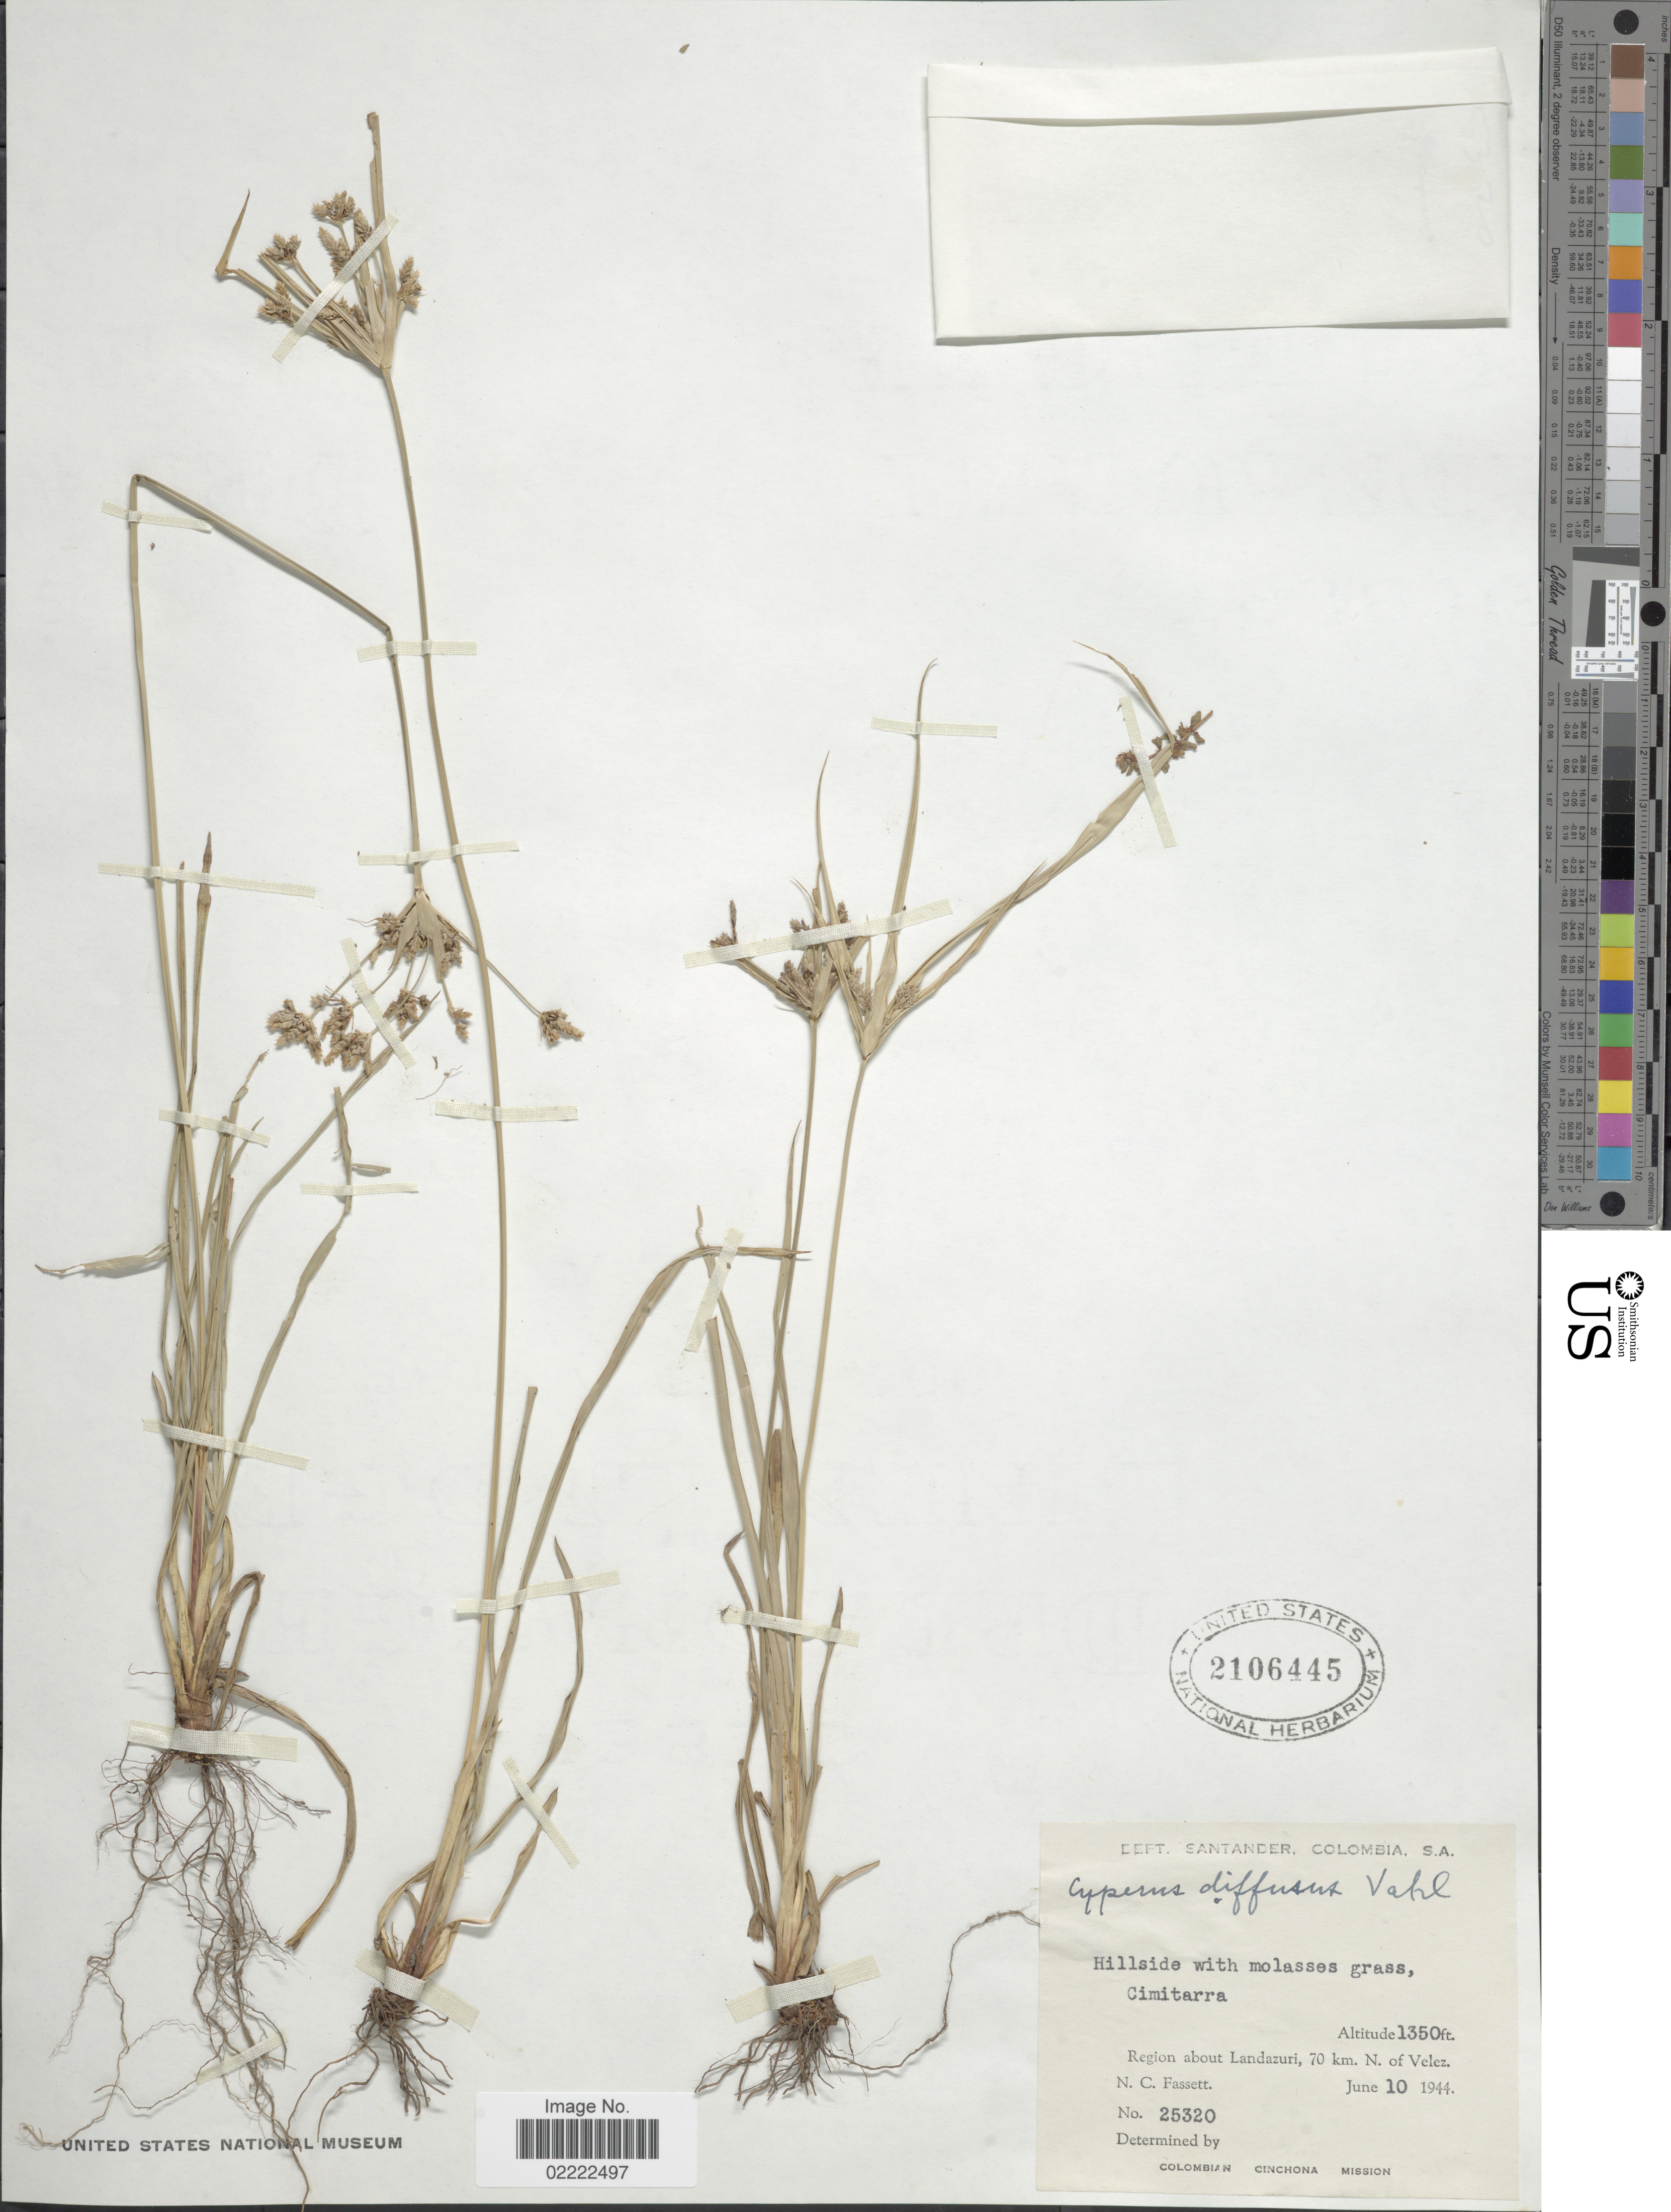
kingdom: Plantae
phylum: Tracheophyta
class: Liliopsida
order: Poales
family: Cyperaceae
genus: Cyperus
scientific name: Cyperus laxus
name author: Lam.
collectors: N. C. Fassett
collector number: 25320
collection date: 1944-06-10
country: Colombia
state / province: Santander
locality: Region about Landazuri, 70 km N. of Velez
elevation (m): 411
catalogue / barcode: US 2106445